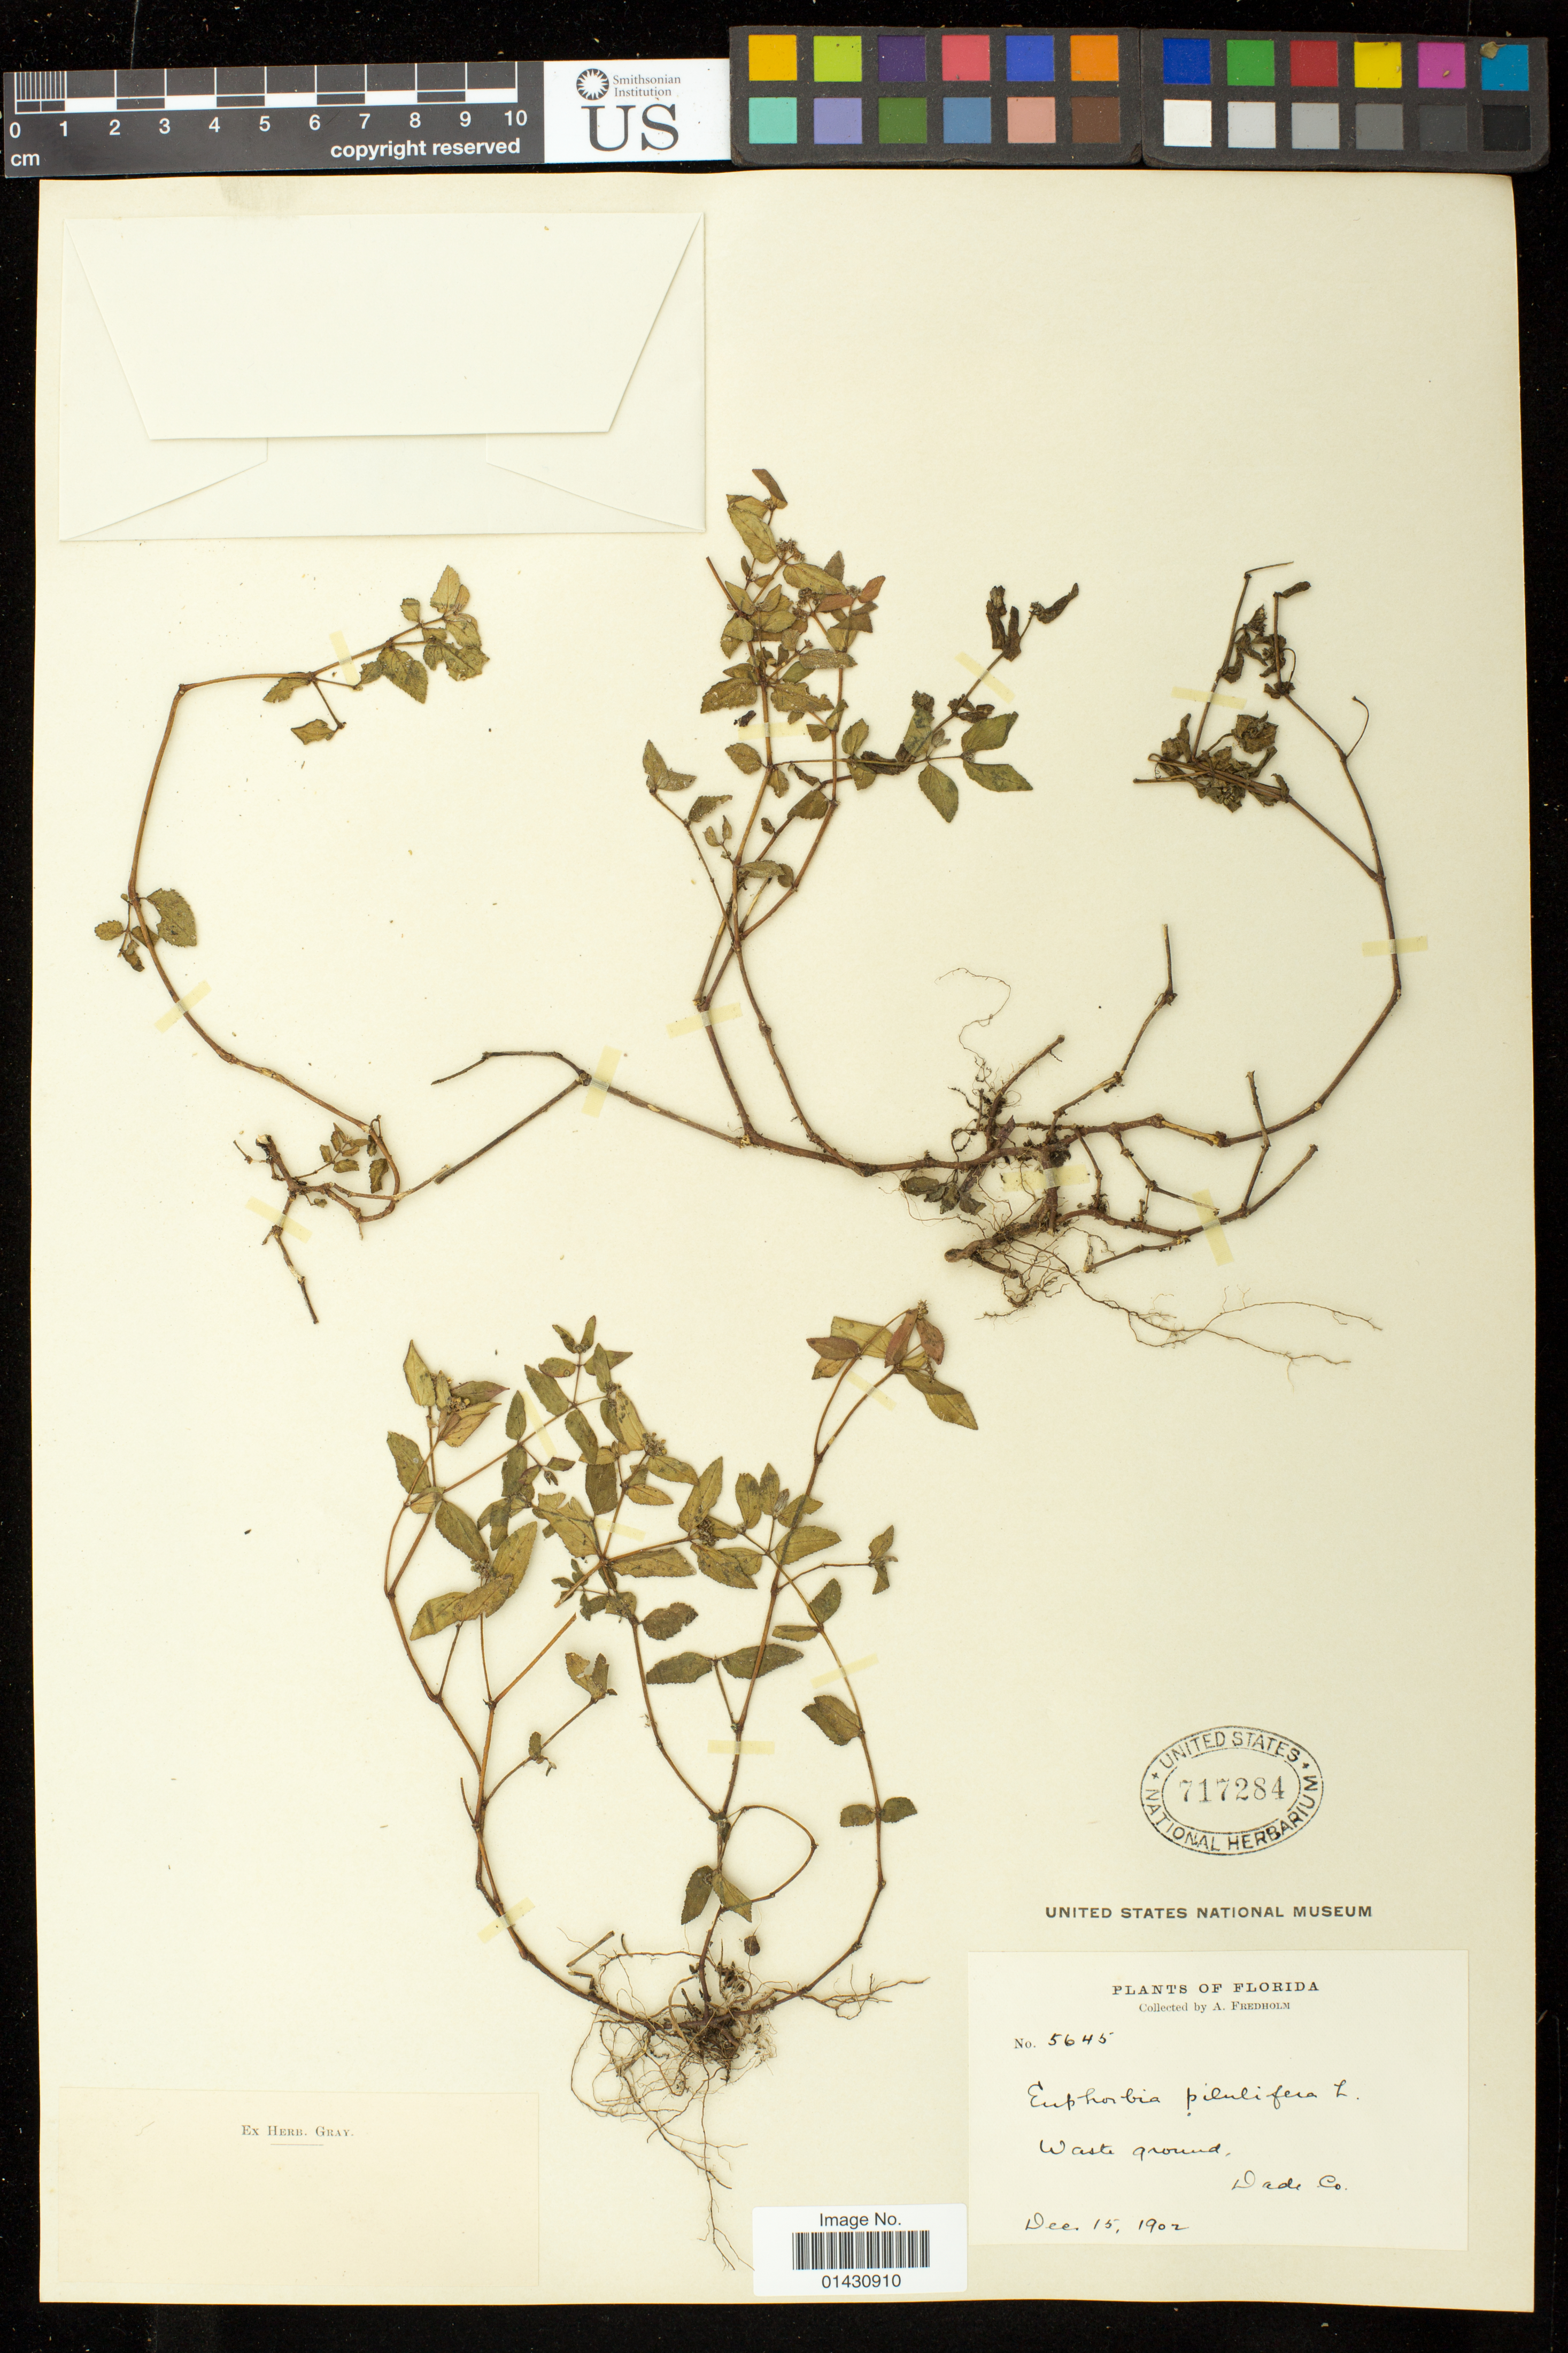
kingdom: Plantae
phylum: Tracheophyta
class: Magnoliopsida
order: Malpighiales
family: Euphorbiaceae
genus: Euphorbia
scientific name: Euphorbia ophthalmica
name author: Pers.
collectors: A. J. Fredholm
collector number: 5645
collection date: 1902-12-15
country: United States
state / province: Florida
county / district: Miami-Dade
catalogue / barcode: US 717284